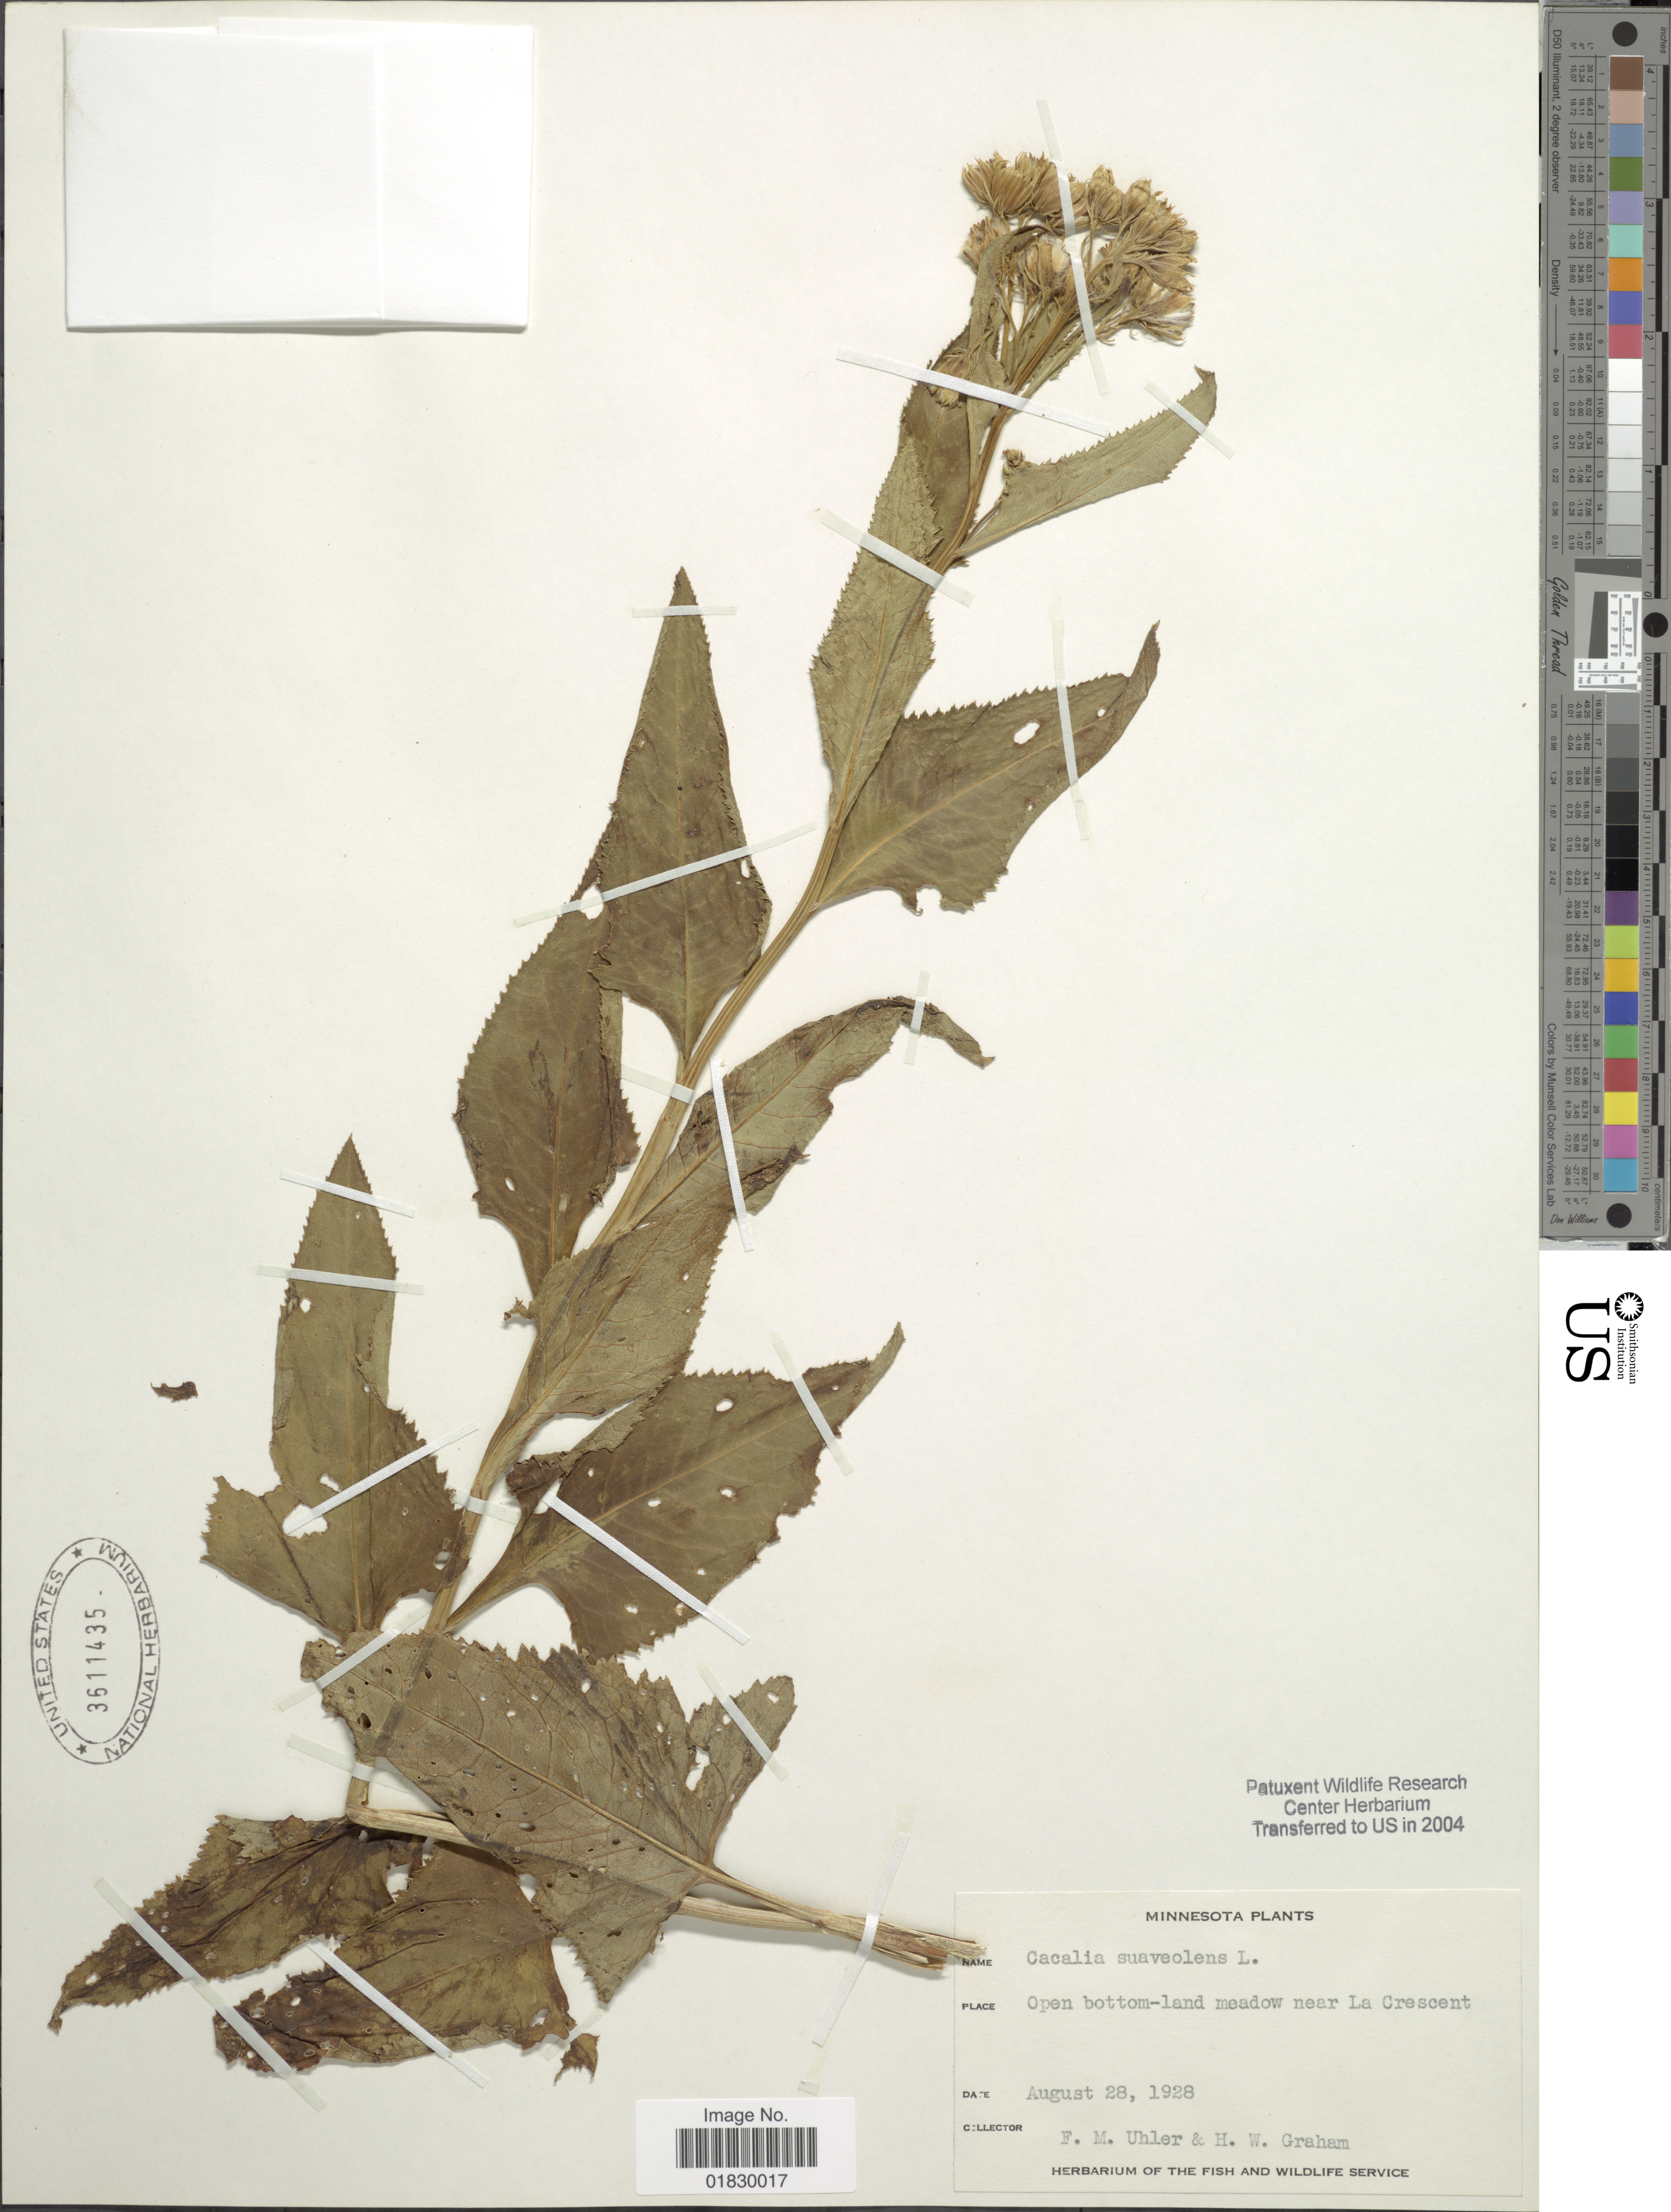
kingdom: Plantae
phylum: Tracheophyta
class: Magnoliopsida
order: Asterales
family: Asteraceae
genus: Hasteola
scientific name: Hasteola suaveolens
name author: (L.) Pojark.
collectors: F. M. Uhler & H. W. Graham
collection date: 1928-08-28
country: United States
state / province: Minnesota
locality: Open bottom-land meadow near La Crescent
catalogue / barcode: US 3611435